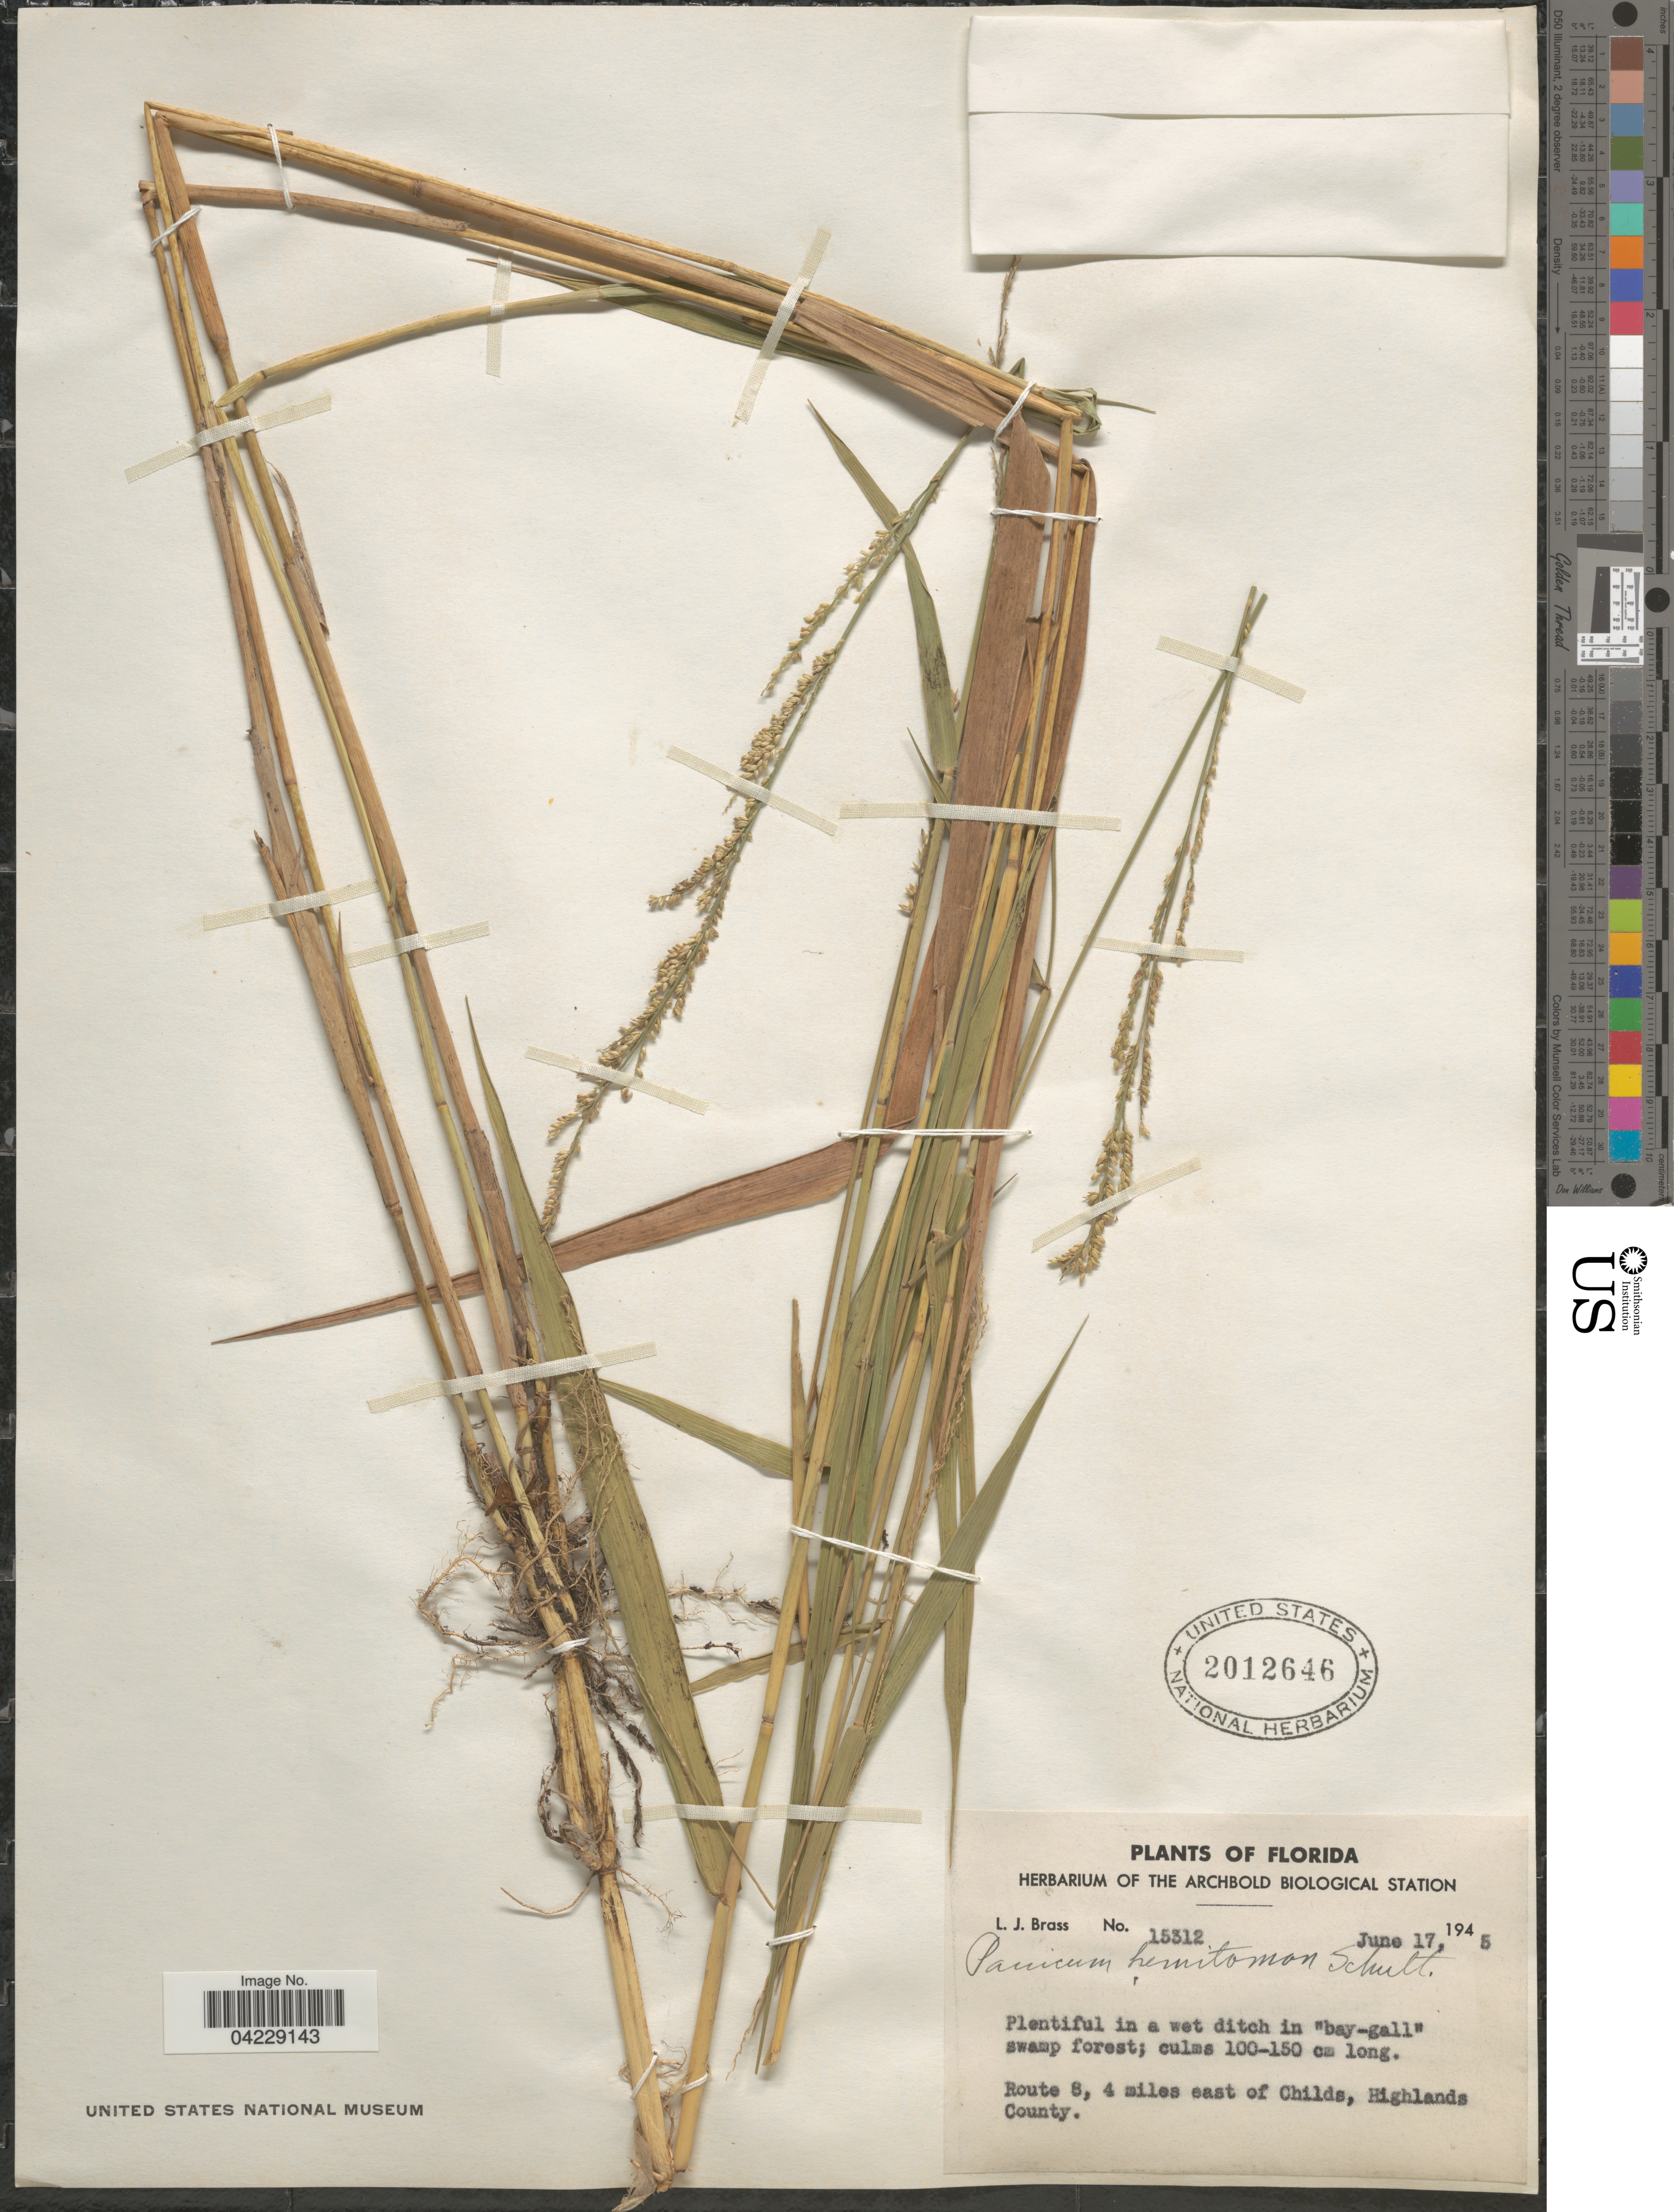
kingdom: Plantae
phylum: Tracheophyta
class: Liliopsida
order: Poales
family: Poaceae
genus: Hymenachne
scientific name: Hymenachne hemitomon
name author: (Schult.) C. C. Hsu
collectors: L. J. Brass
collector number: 15312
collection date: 1945-06-17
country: United States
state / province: Florida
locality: Route 8, 4 miles east of Childs, Highlands County.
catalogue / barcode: US 2012646